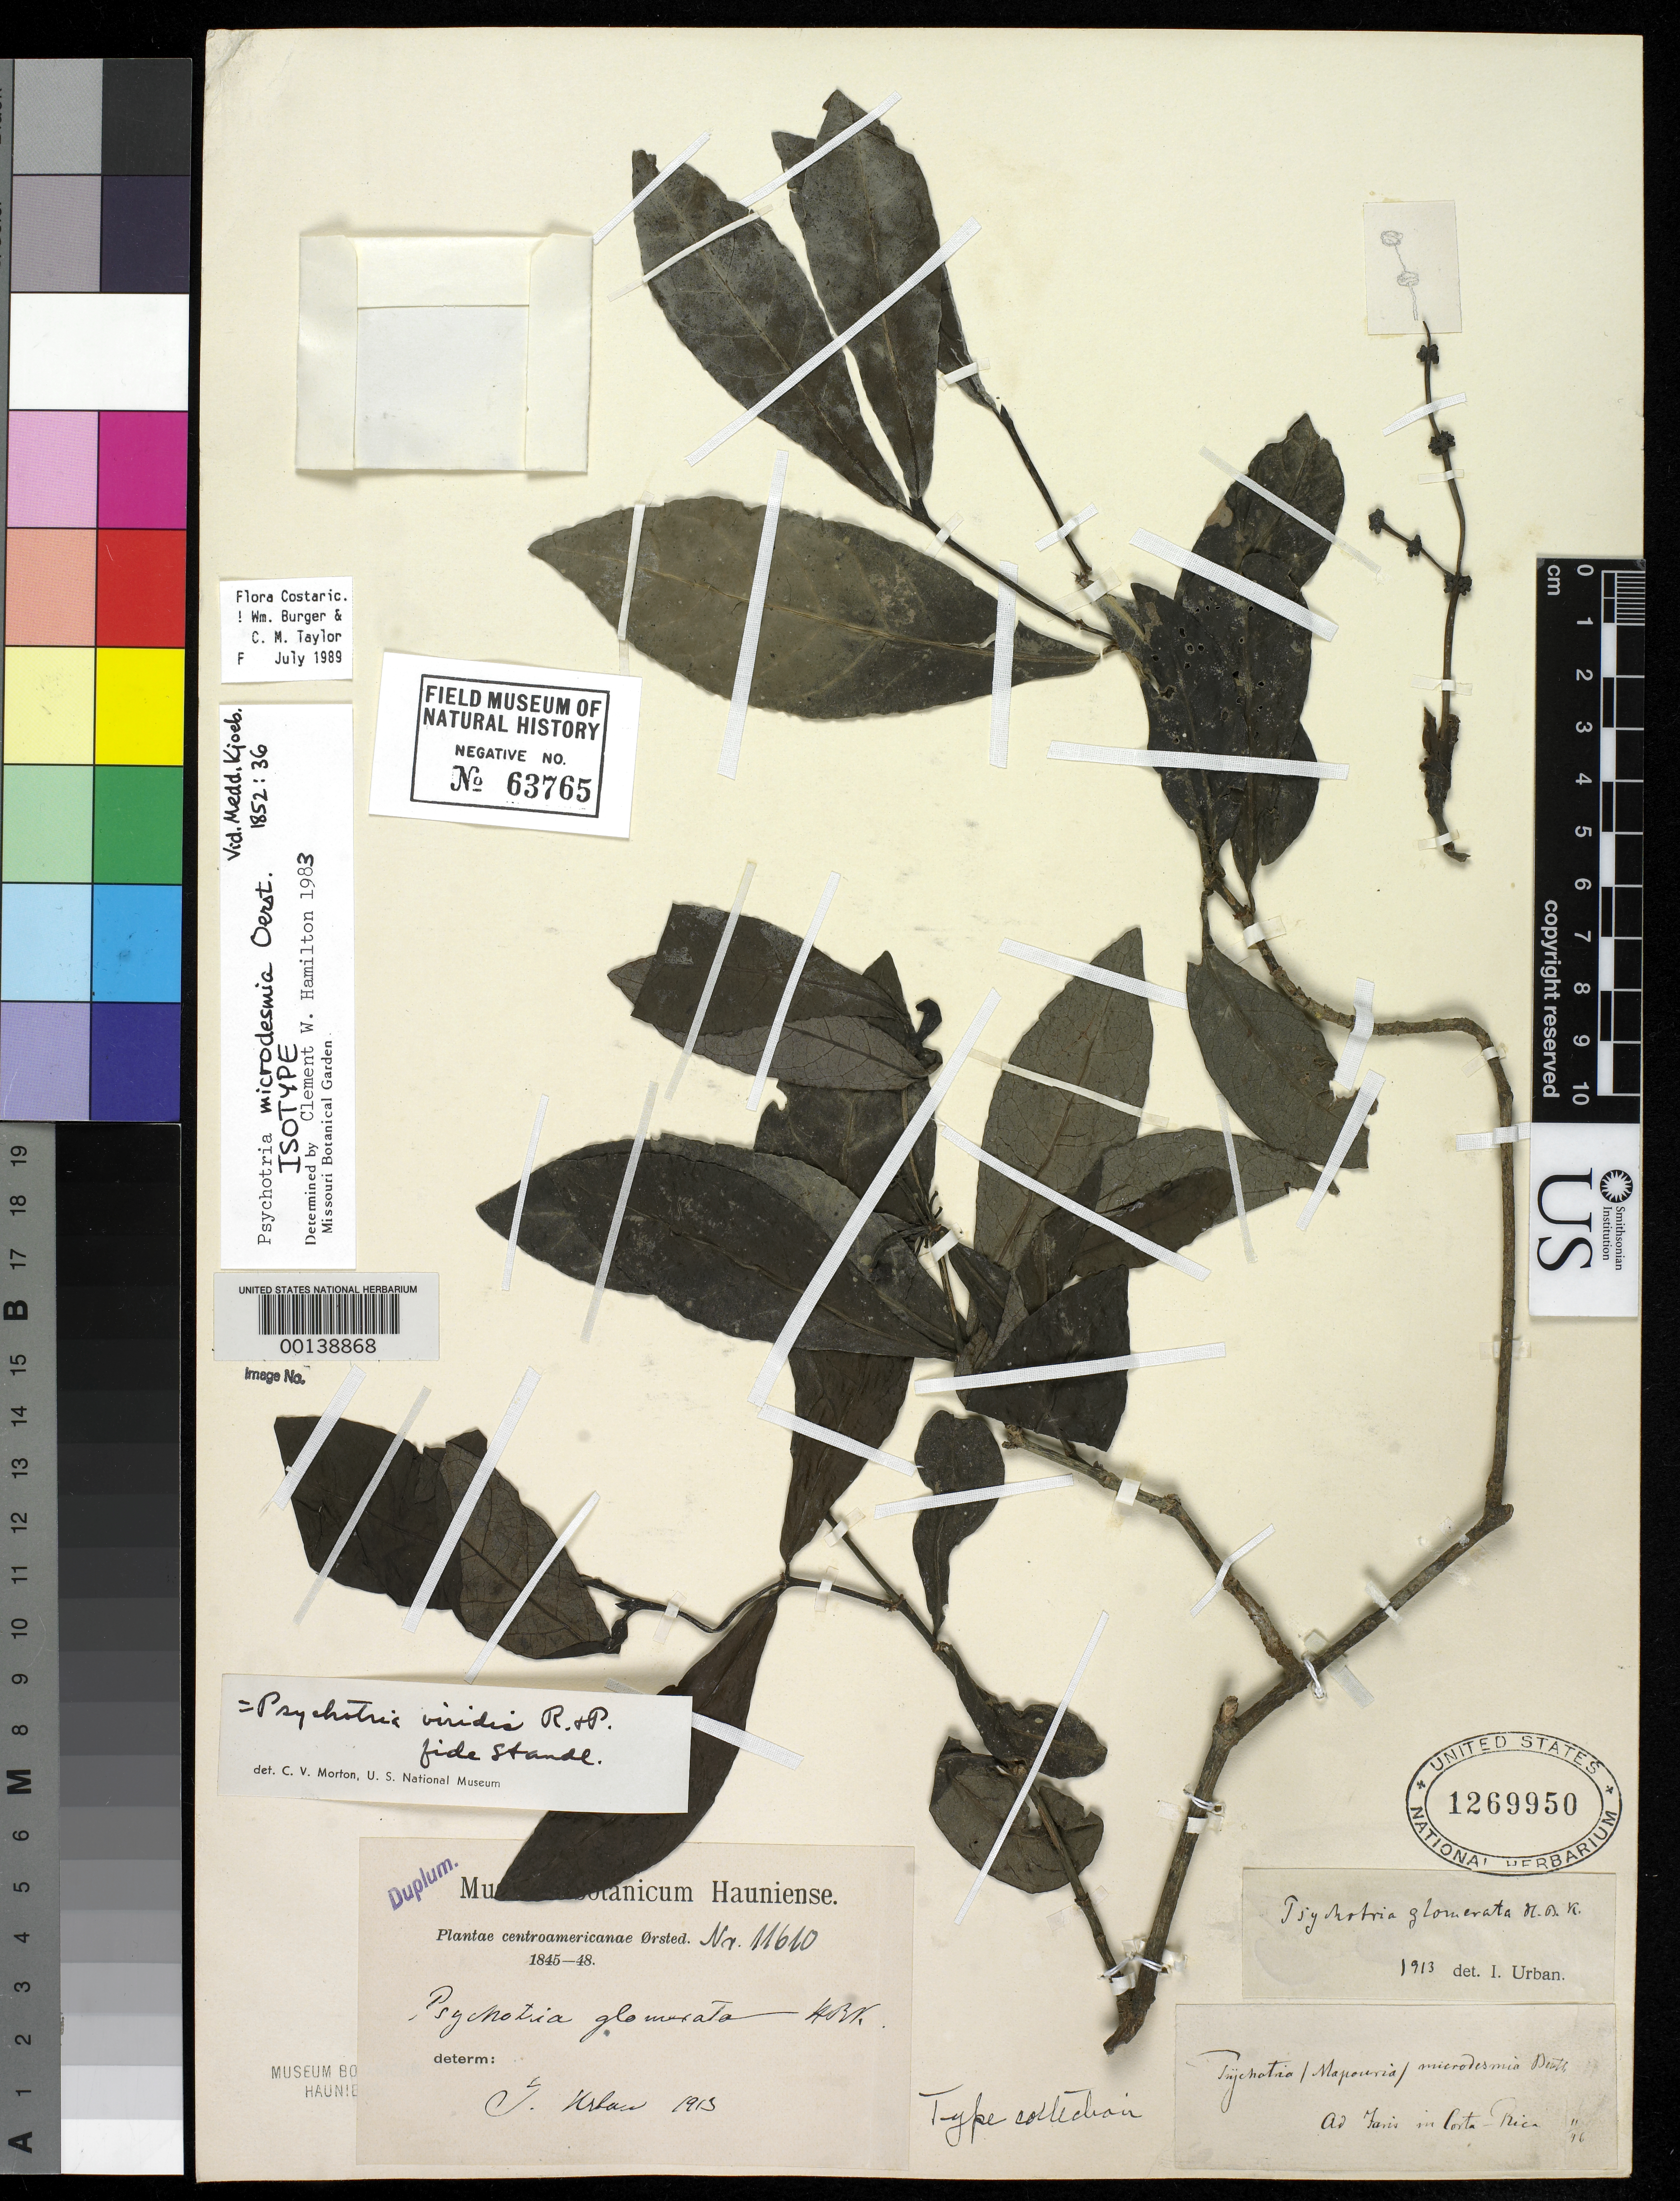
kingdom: Plantae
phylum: Tracheophyta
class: Magnoliopsida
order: Gentianales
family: Rubiaceae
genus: Psychotria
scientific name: Psychotria microdesmia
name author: Oerst.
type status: Isotype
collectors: A. S. Oersted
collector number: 11610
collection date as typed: Nov 1846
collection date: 1846-11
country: Costa Rica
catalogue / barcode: US 1269950